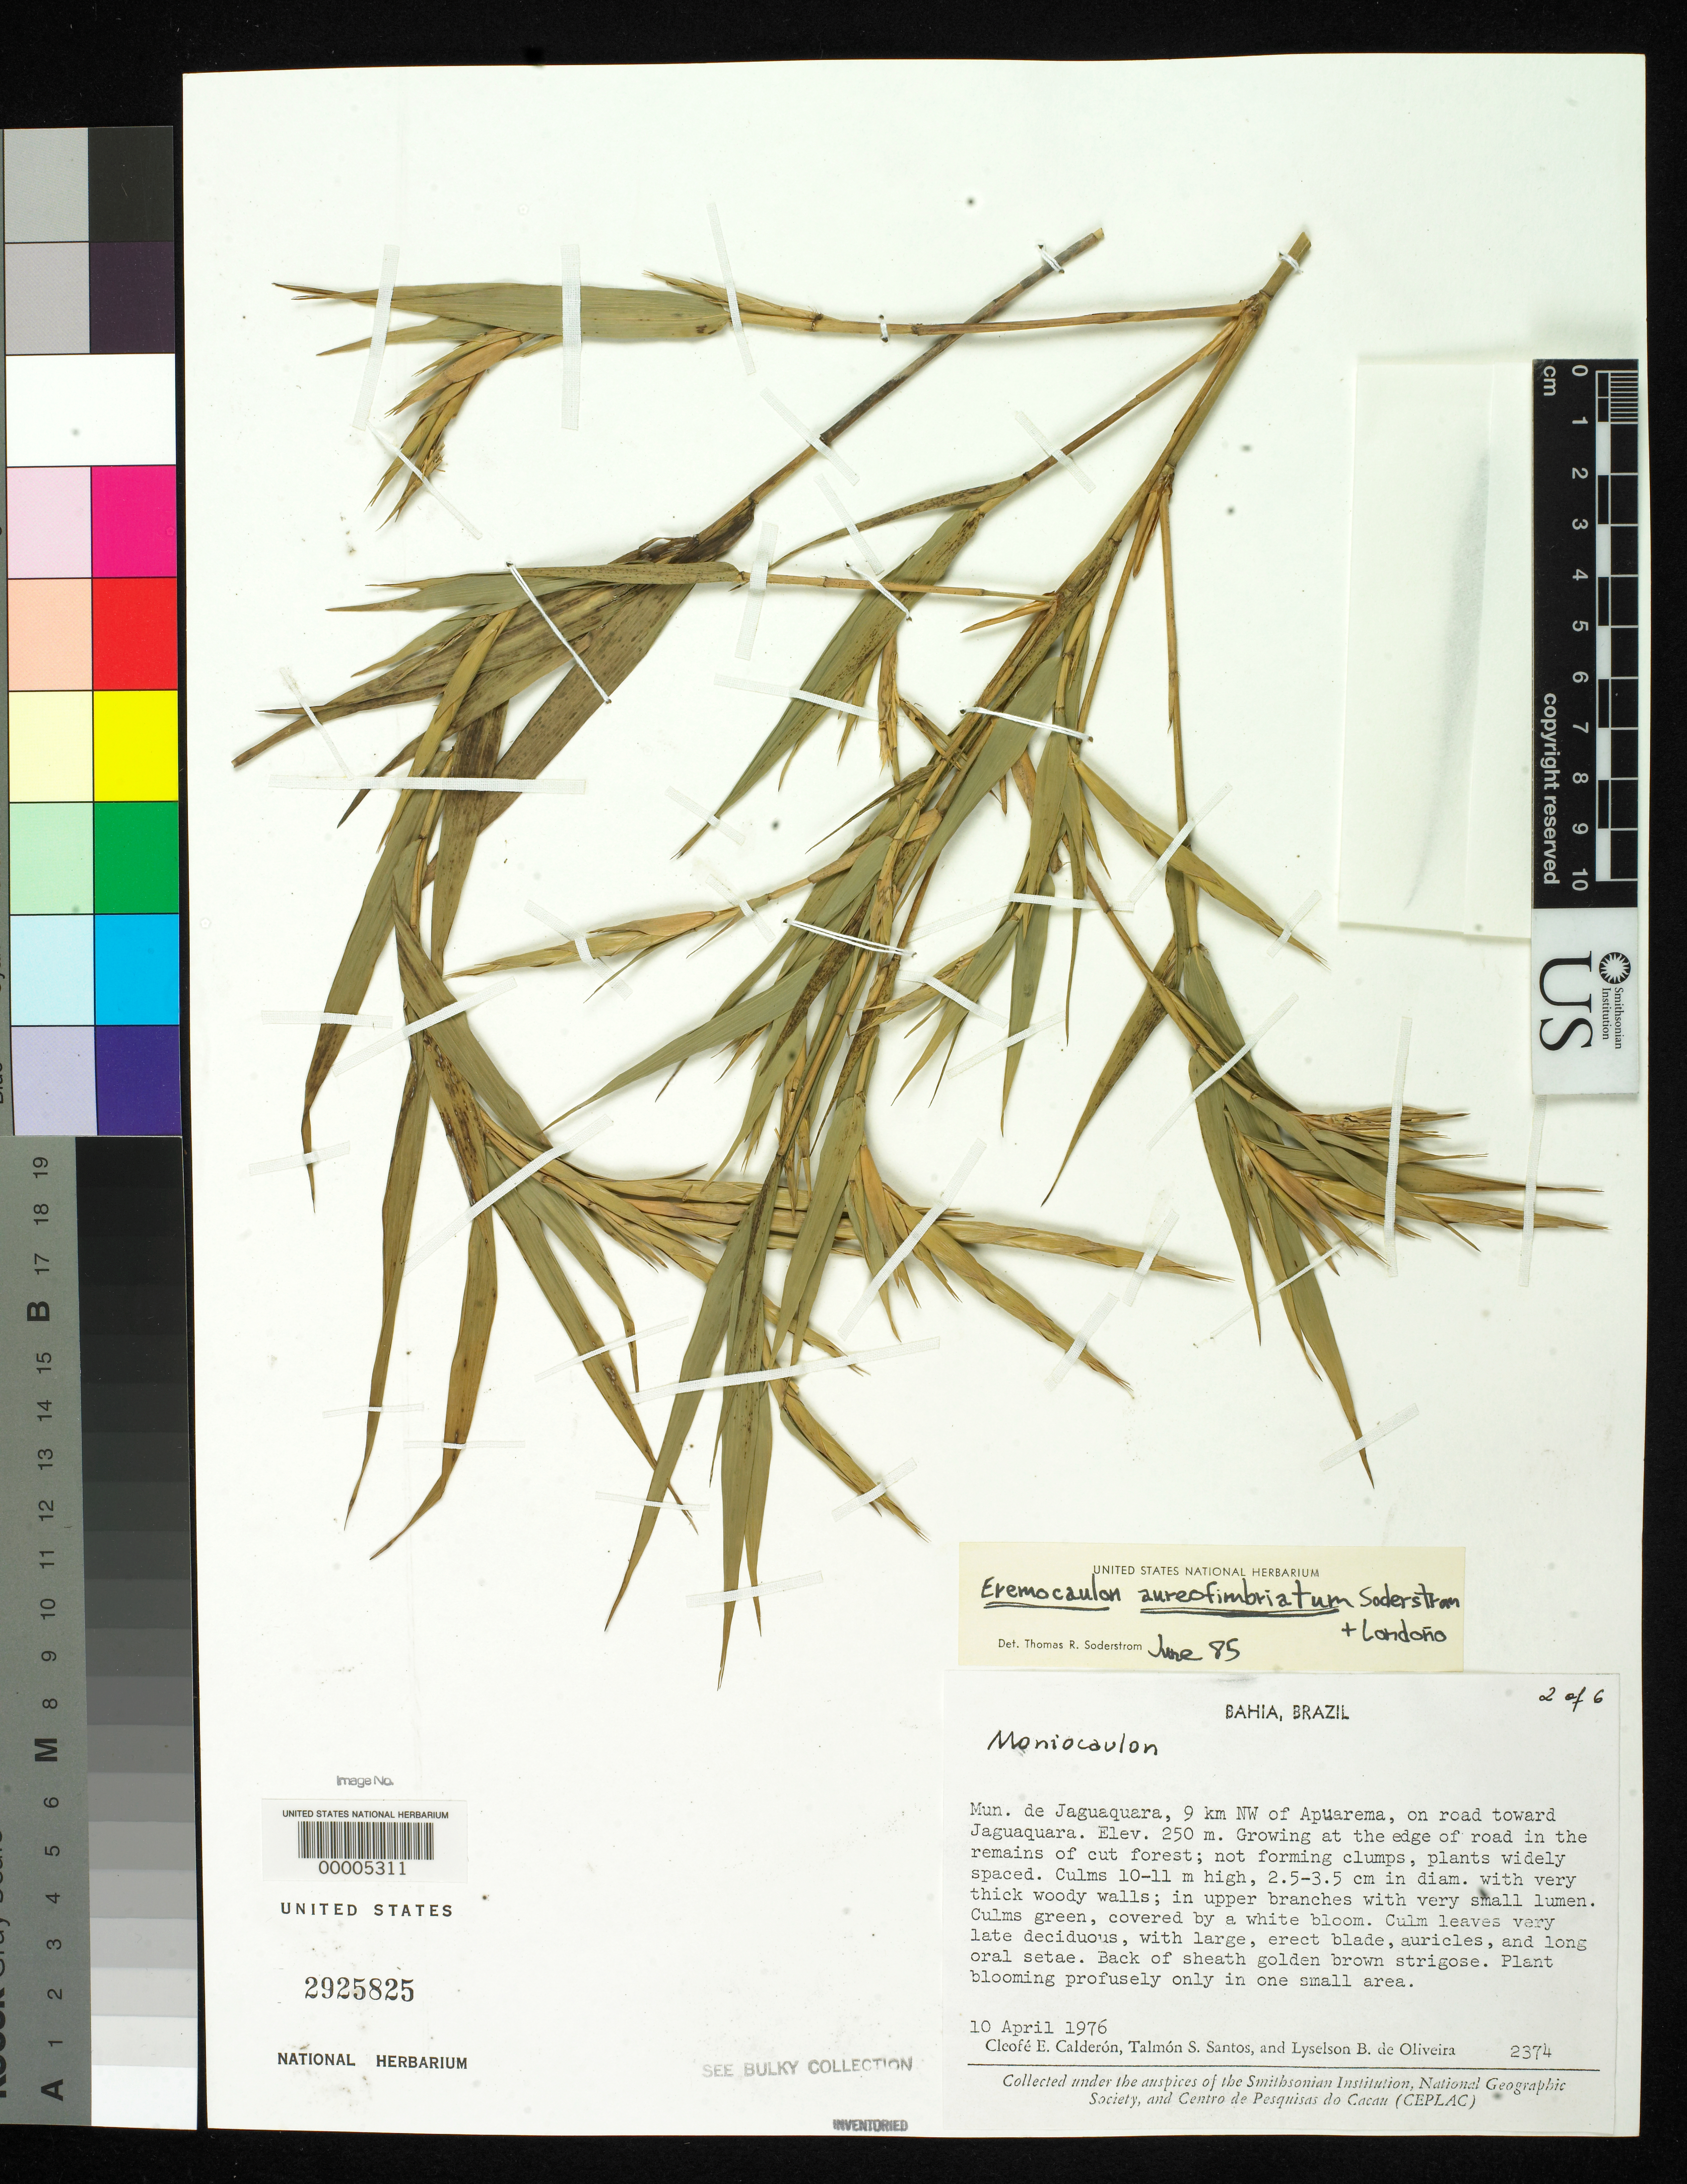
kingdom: Plantae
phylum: Tracheophyta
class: Liliopsida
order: Poales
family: Poaceae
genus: Eremocaulon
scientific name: Eremocaulon aureofimbriatum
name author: Soderstr. & Londoño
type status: Isotype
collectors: C. E. Calderón, T. S. Santos & L. de Oliveira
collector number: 2374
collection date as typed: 10 Apr 1976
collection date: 1976-04-10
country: Brazil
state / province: Bahia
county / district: Jaguaquara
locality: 9 km NW of Apuarema, on rd. to Jaguaquara.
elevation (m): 250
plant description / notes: Additional type material filed separately with bulky bamboos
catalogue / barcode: US 2925825